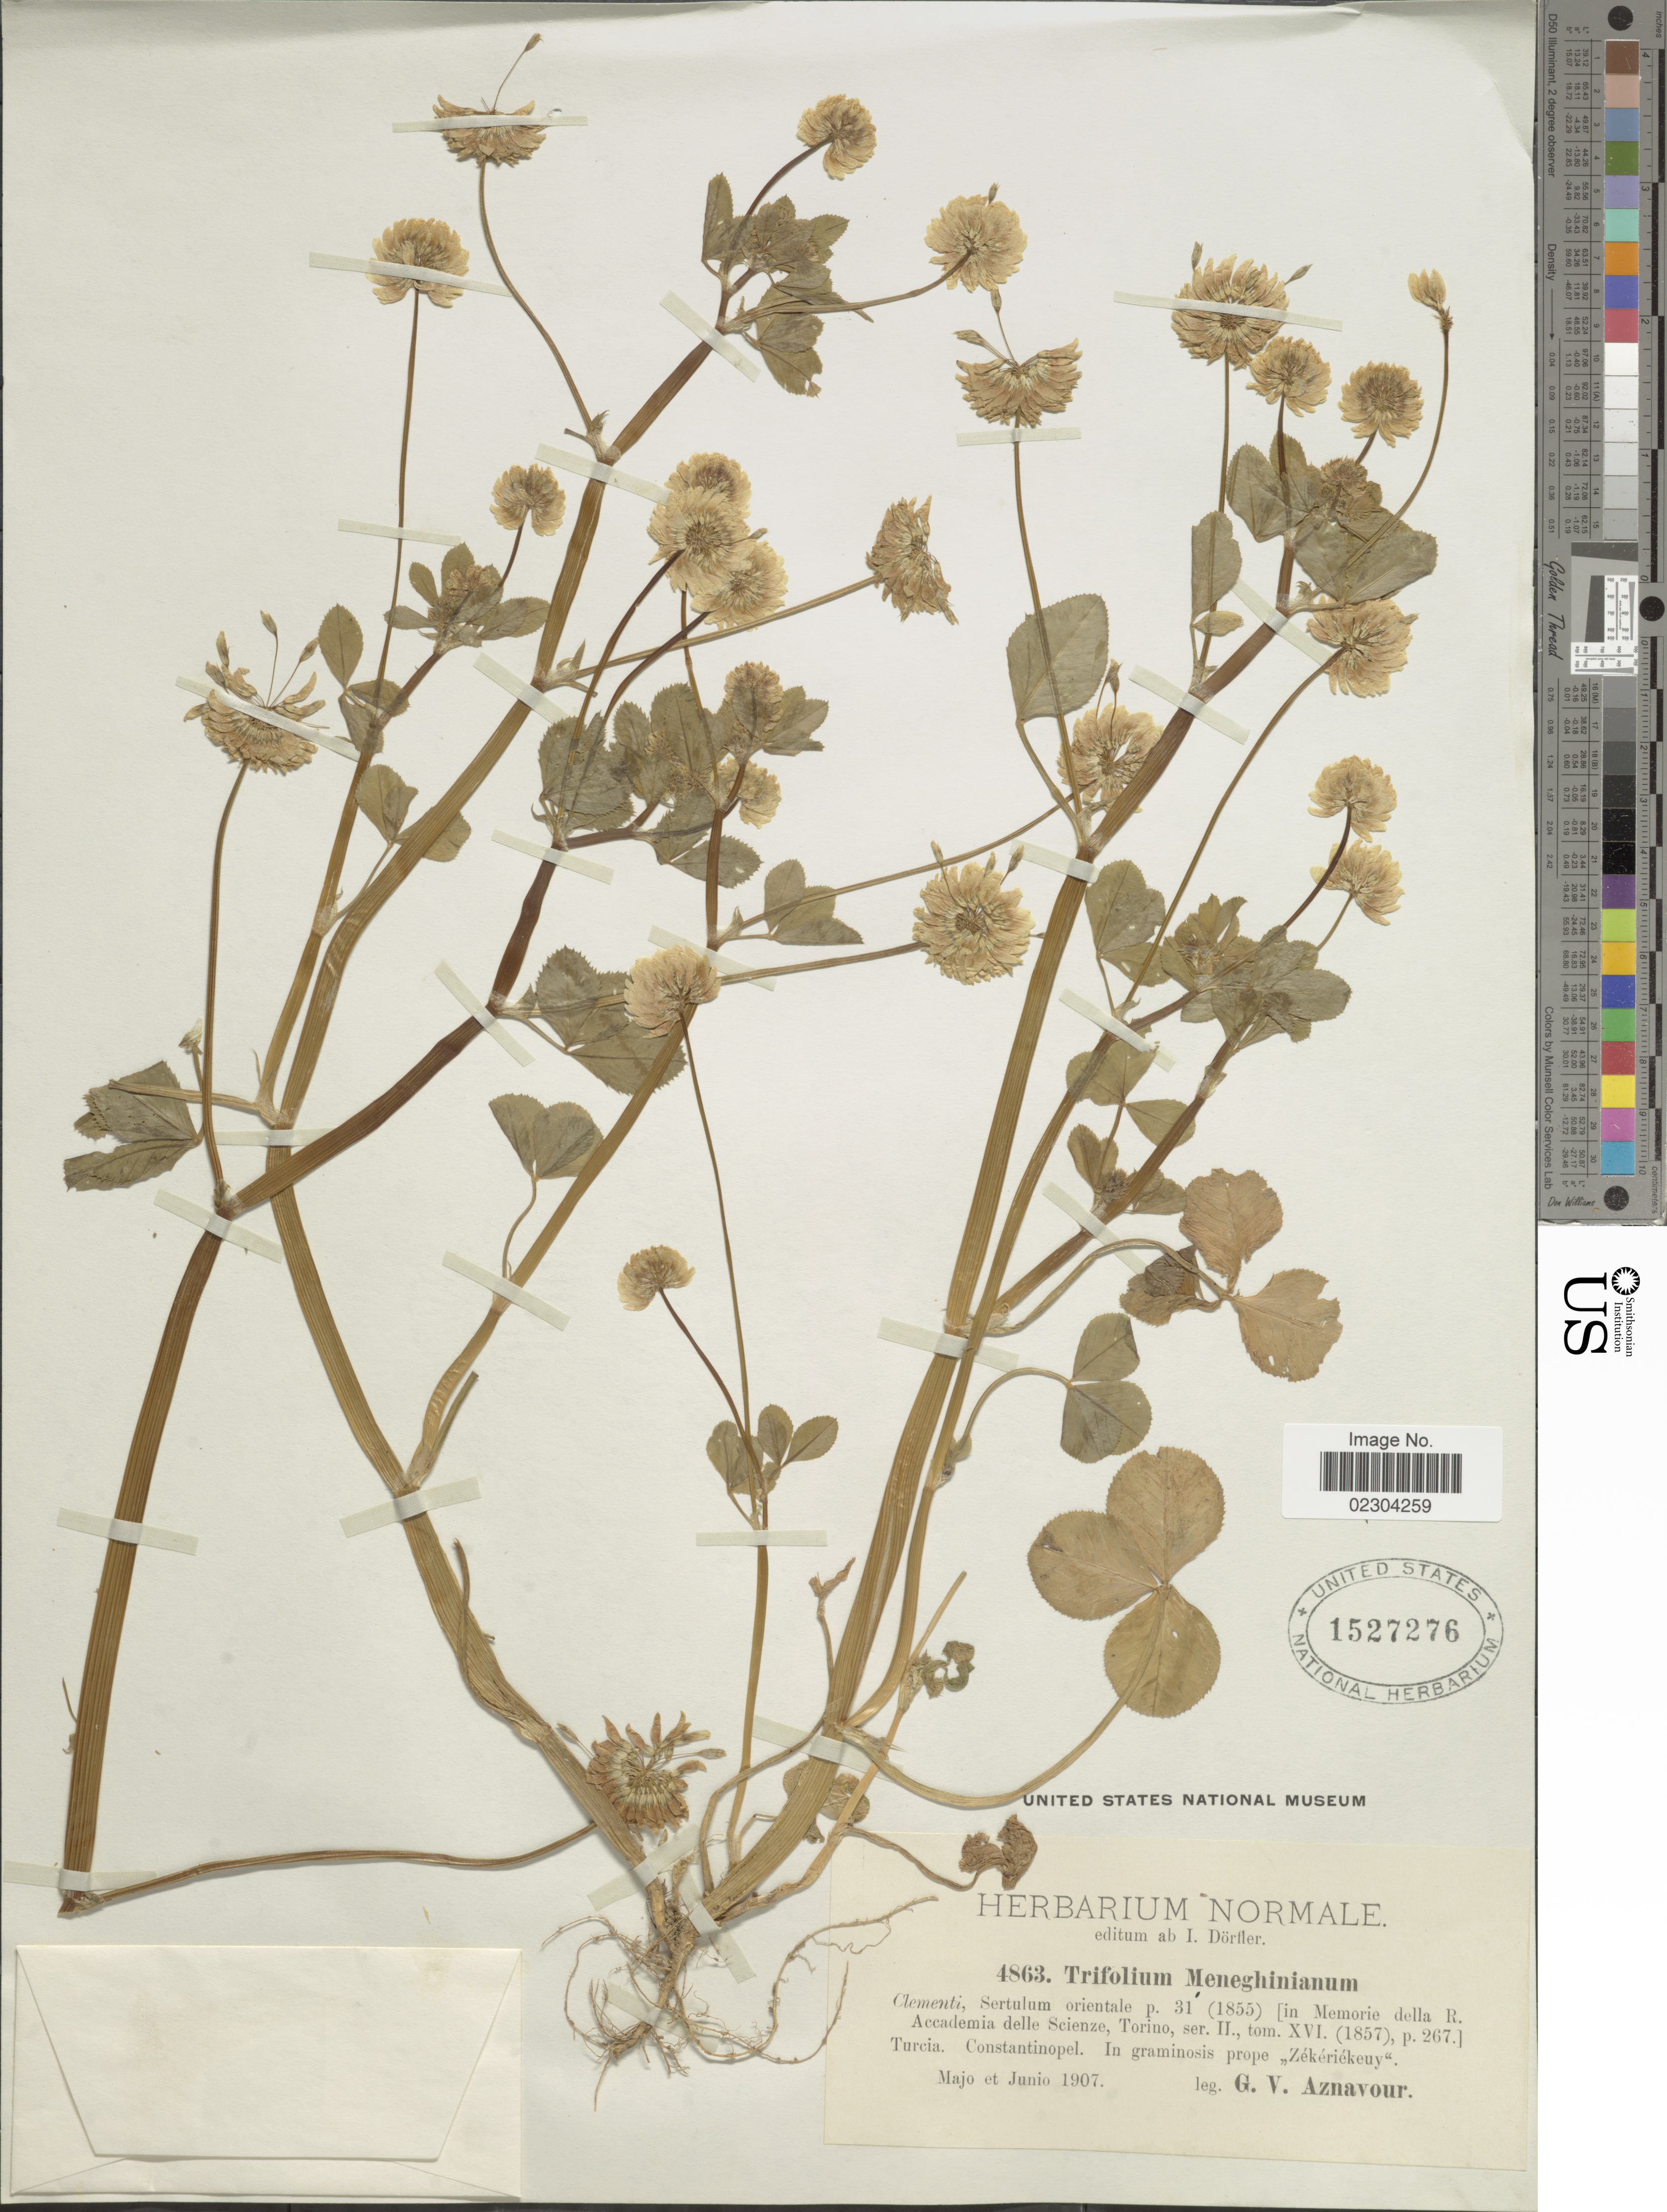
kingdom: Plantae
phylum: Tracheophyta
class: Magnoliopsida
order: Fabales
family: Fabaceae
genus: Trifolium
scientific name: Trifolium meneghinianum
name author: Clementi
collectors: G. V. Aznavour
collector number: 4863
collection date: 1907-05/1907-06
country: Turkey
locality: Constantinopel. In graminosis prope "Zekeriekeuy"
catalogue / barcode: US 1527276